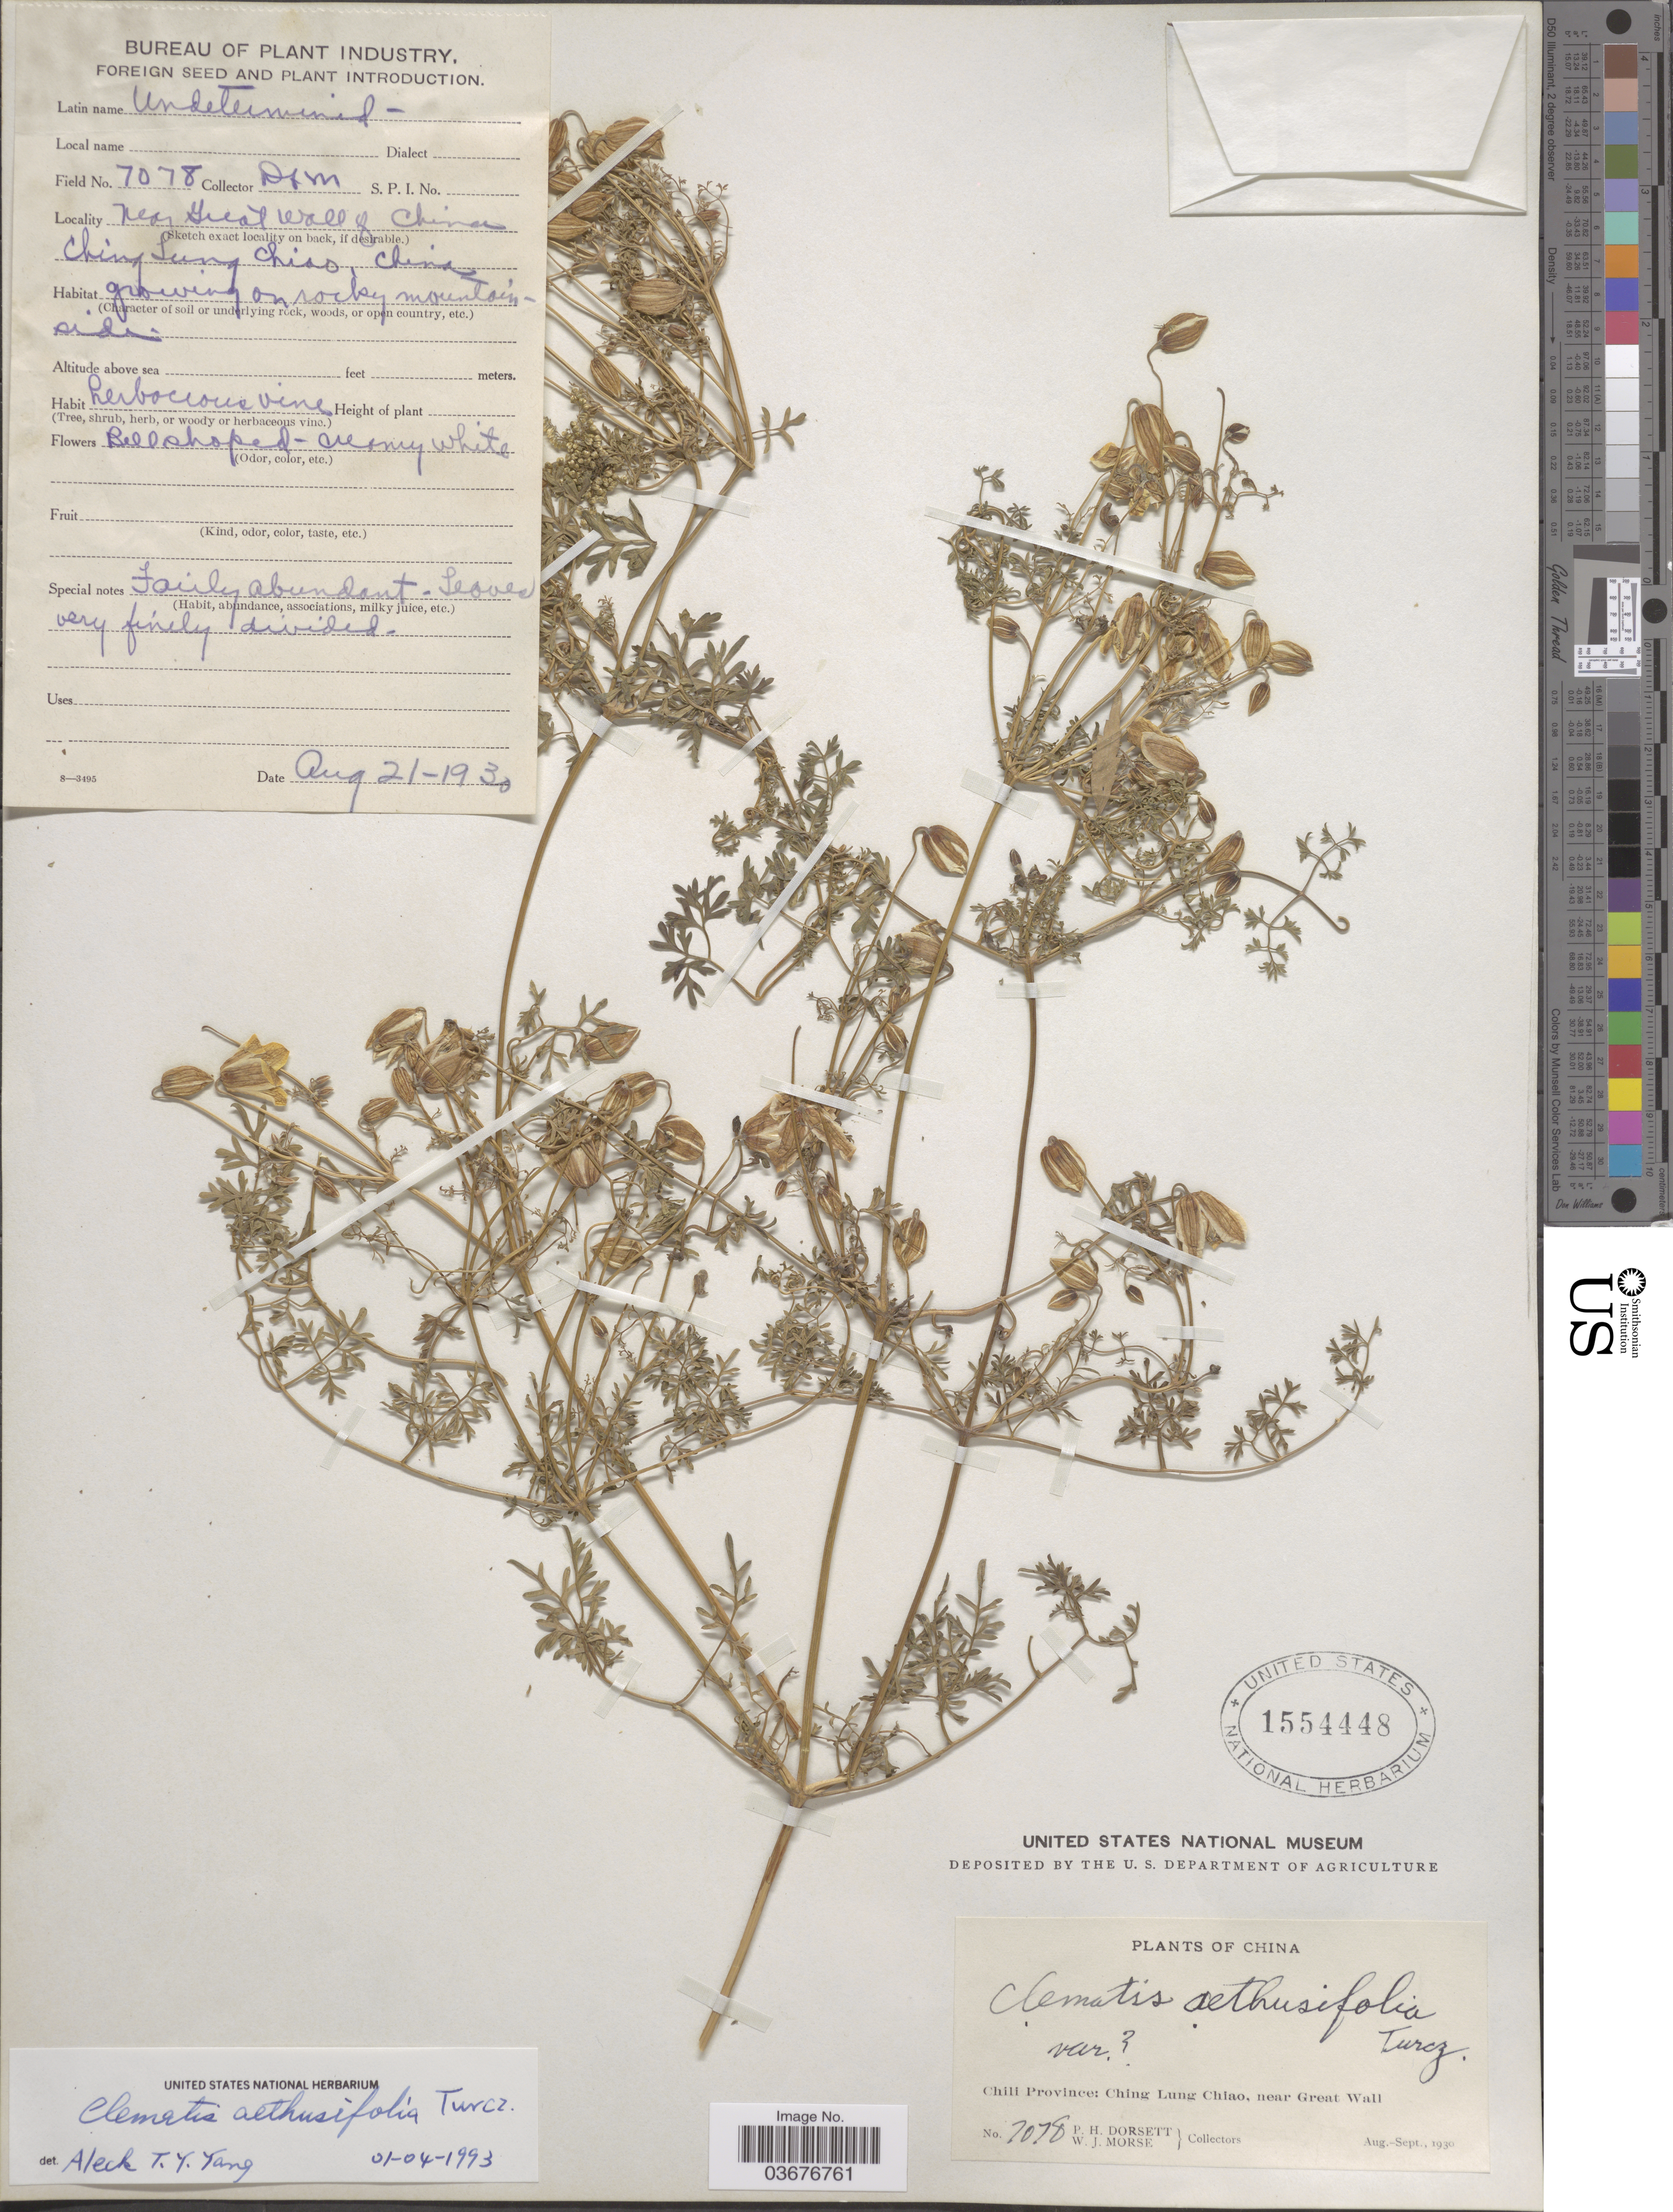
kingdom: Plantae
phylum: Tracheophyta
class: Magnoliopsida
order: Ranunculales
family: Ranunculaceae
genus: Clematis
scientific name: Clematis aethusifolia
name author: Turcz.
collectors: P. H. Dorsett & W. J. Morse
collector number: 7078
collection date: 1930-08-21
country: China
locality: Chili Province: Ching Lung Chiao, near Great Wall.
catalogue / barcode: US 1554448